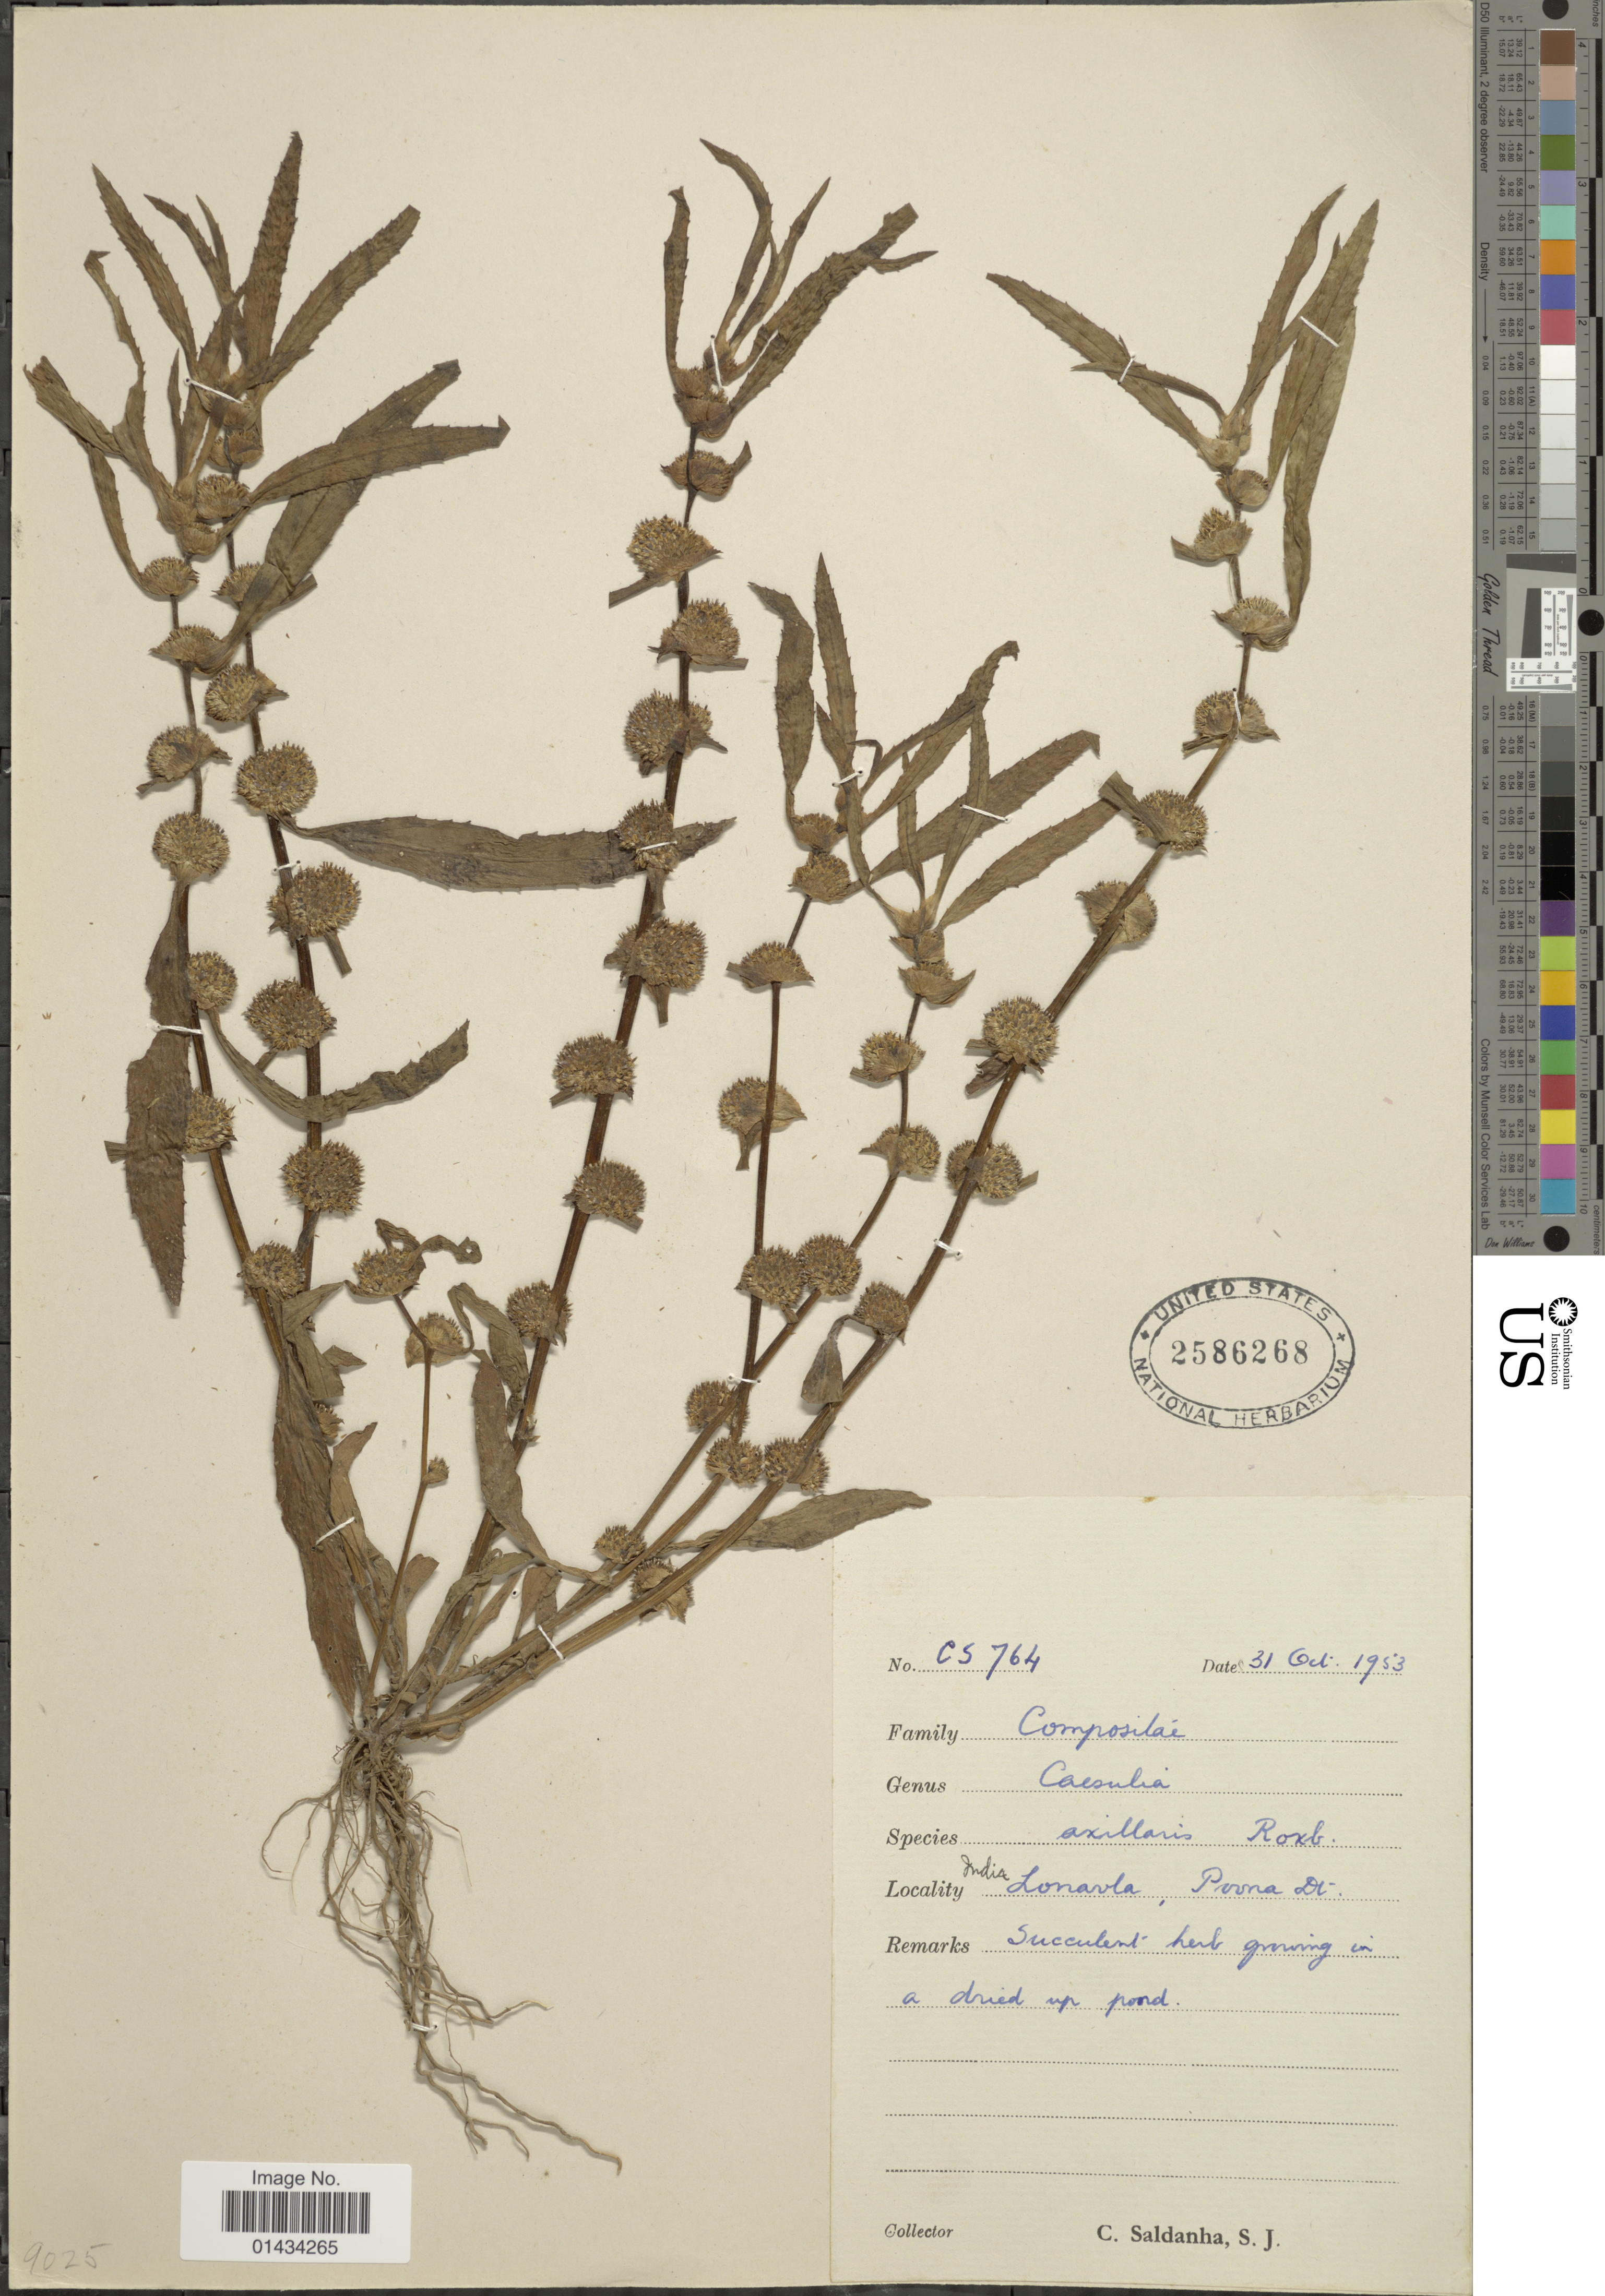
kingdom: Plantae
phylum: Tracheophyta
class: Magnoliopsida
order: Asterales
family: Asteraceae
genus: Caesulia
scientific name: Caesulia axillaris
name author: Roxb.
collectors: C. Saldanha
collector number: CS764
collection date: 1953-10-31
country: India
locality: Lonavla, Poona Dt., Succulent herb growing in a dried up pond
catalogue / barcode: US 2586268